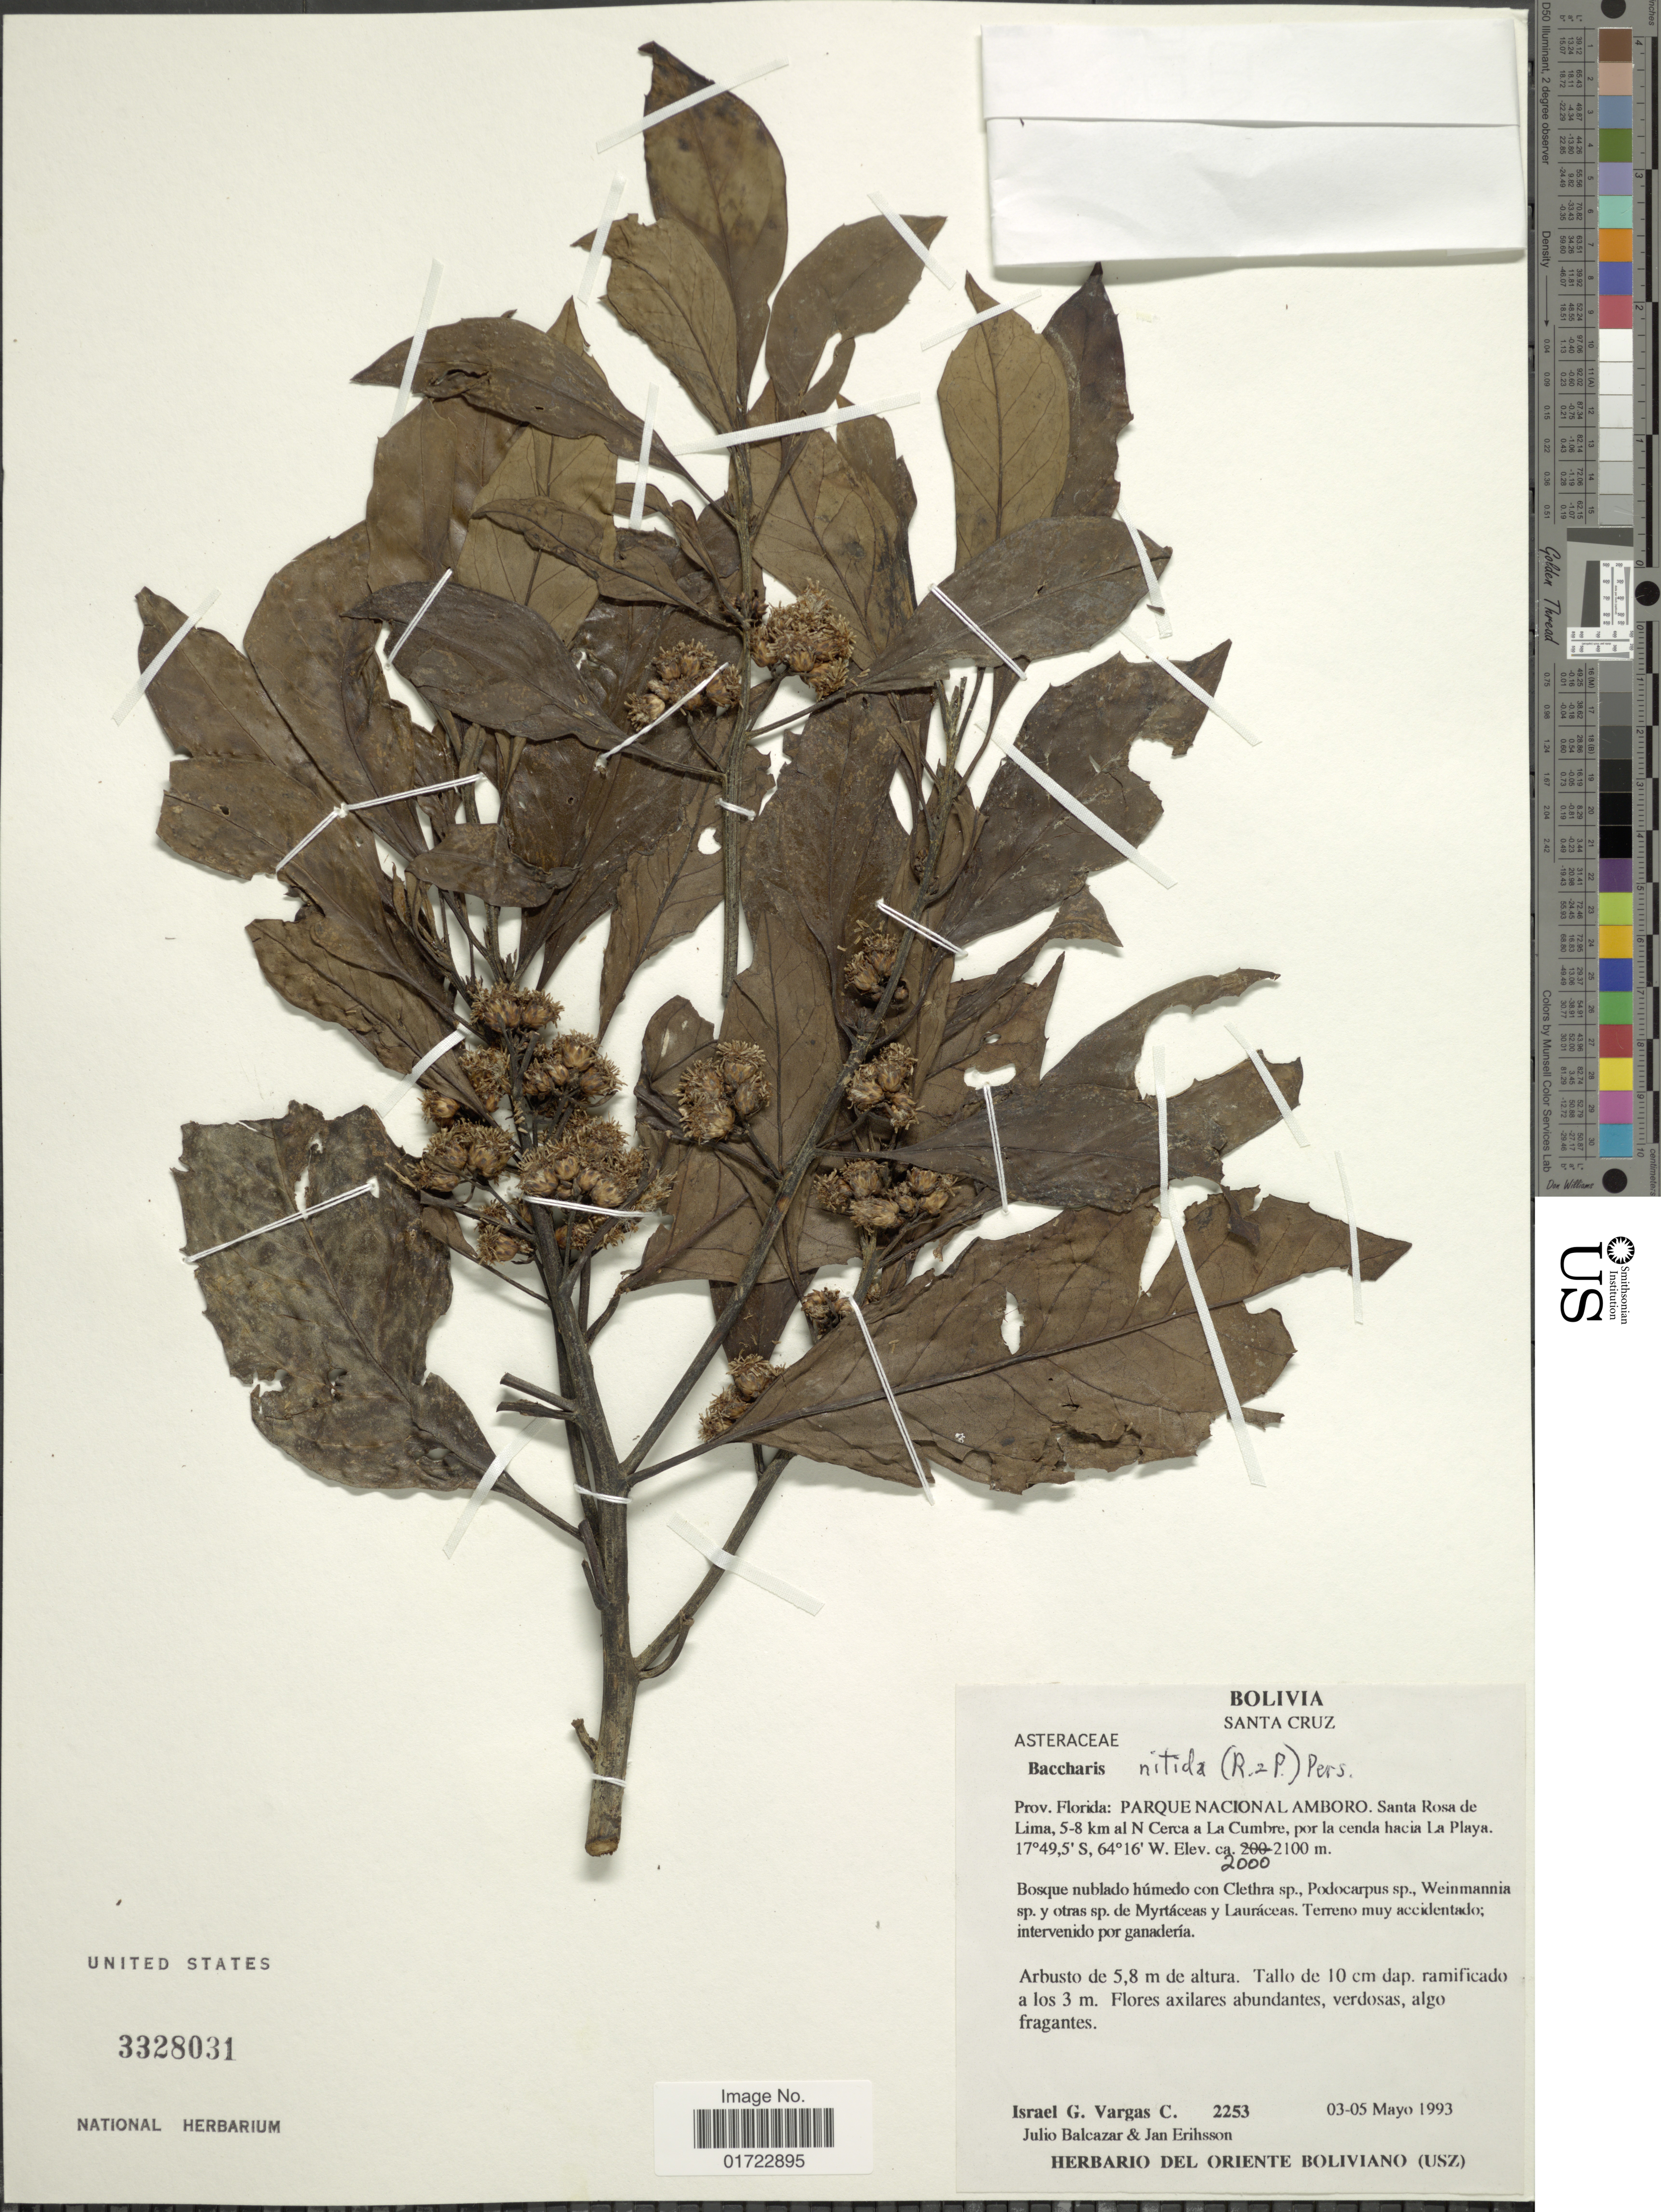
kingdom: Plantae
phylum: Tracheophyta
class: Magnoliopsida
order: Asterales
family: Asteraceae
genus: Baccharis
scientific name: Baccharis nitida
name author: (Ruiz & Pav.) Pers.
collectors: I. G. Vargas C., J. Balcazar & J. Erihsson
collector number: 2253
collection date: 1993-05-03/1993-05-05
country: Bolivia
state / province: Santa Cruz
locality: Prov. Florida: Parque Nacional Amboro. Santa Rosa de Lima, 5-8 km al N Cerca a La Cumbre, por la cenda hacia La Playa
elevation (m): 2000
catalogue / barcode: US 3328031